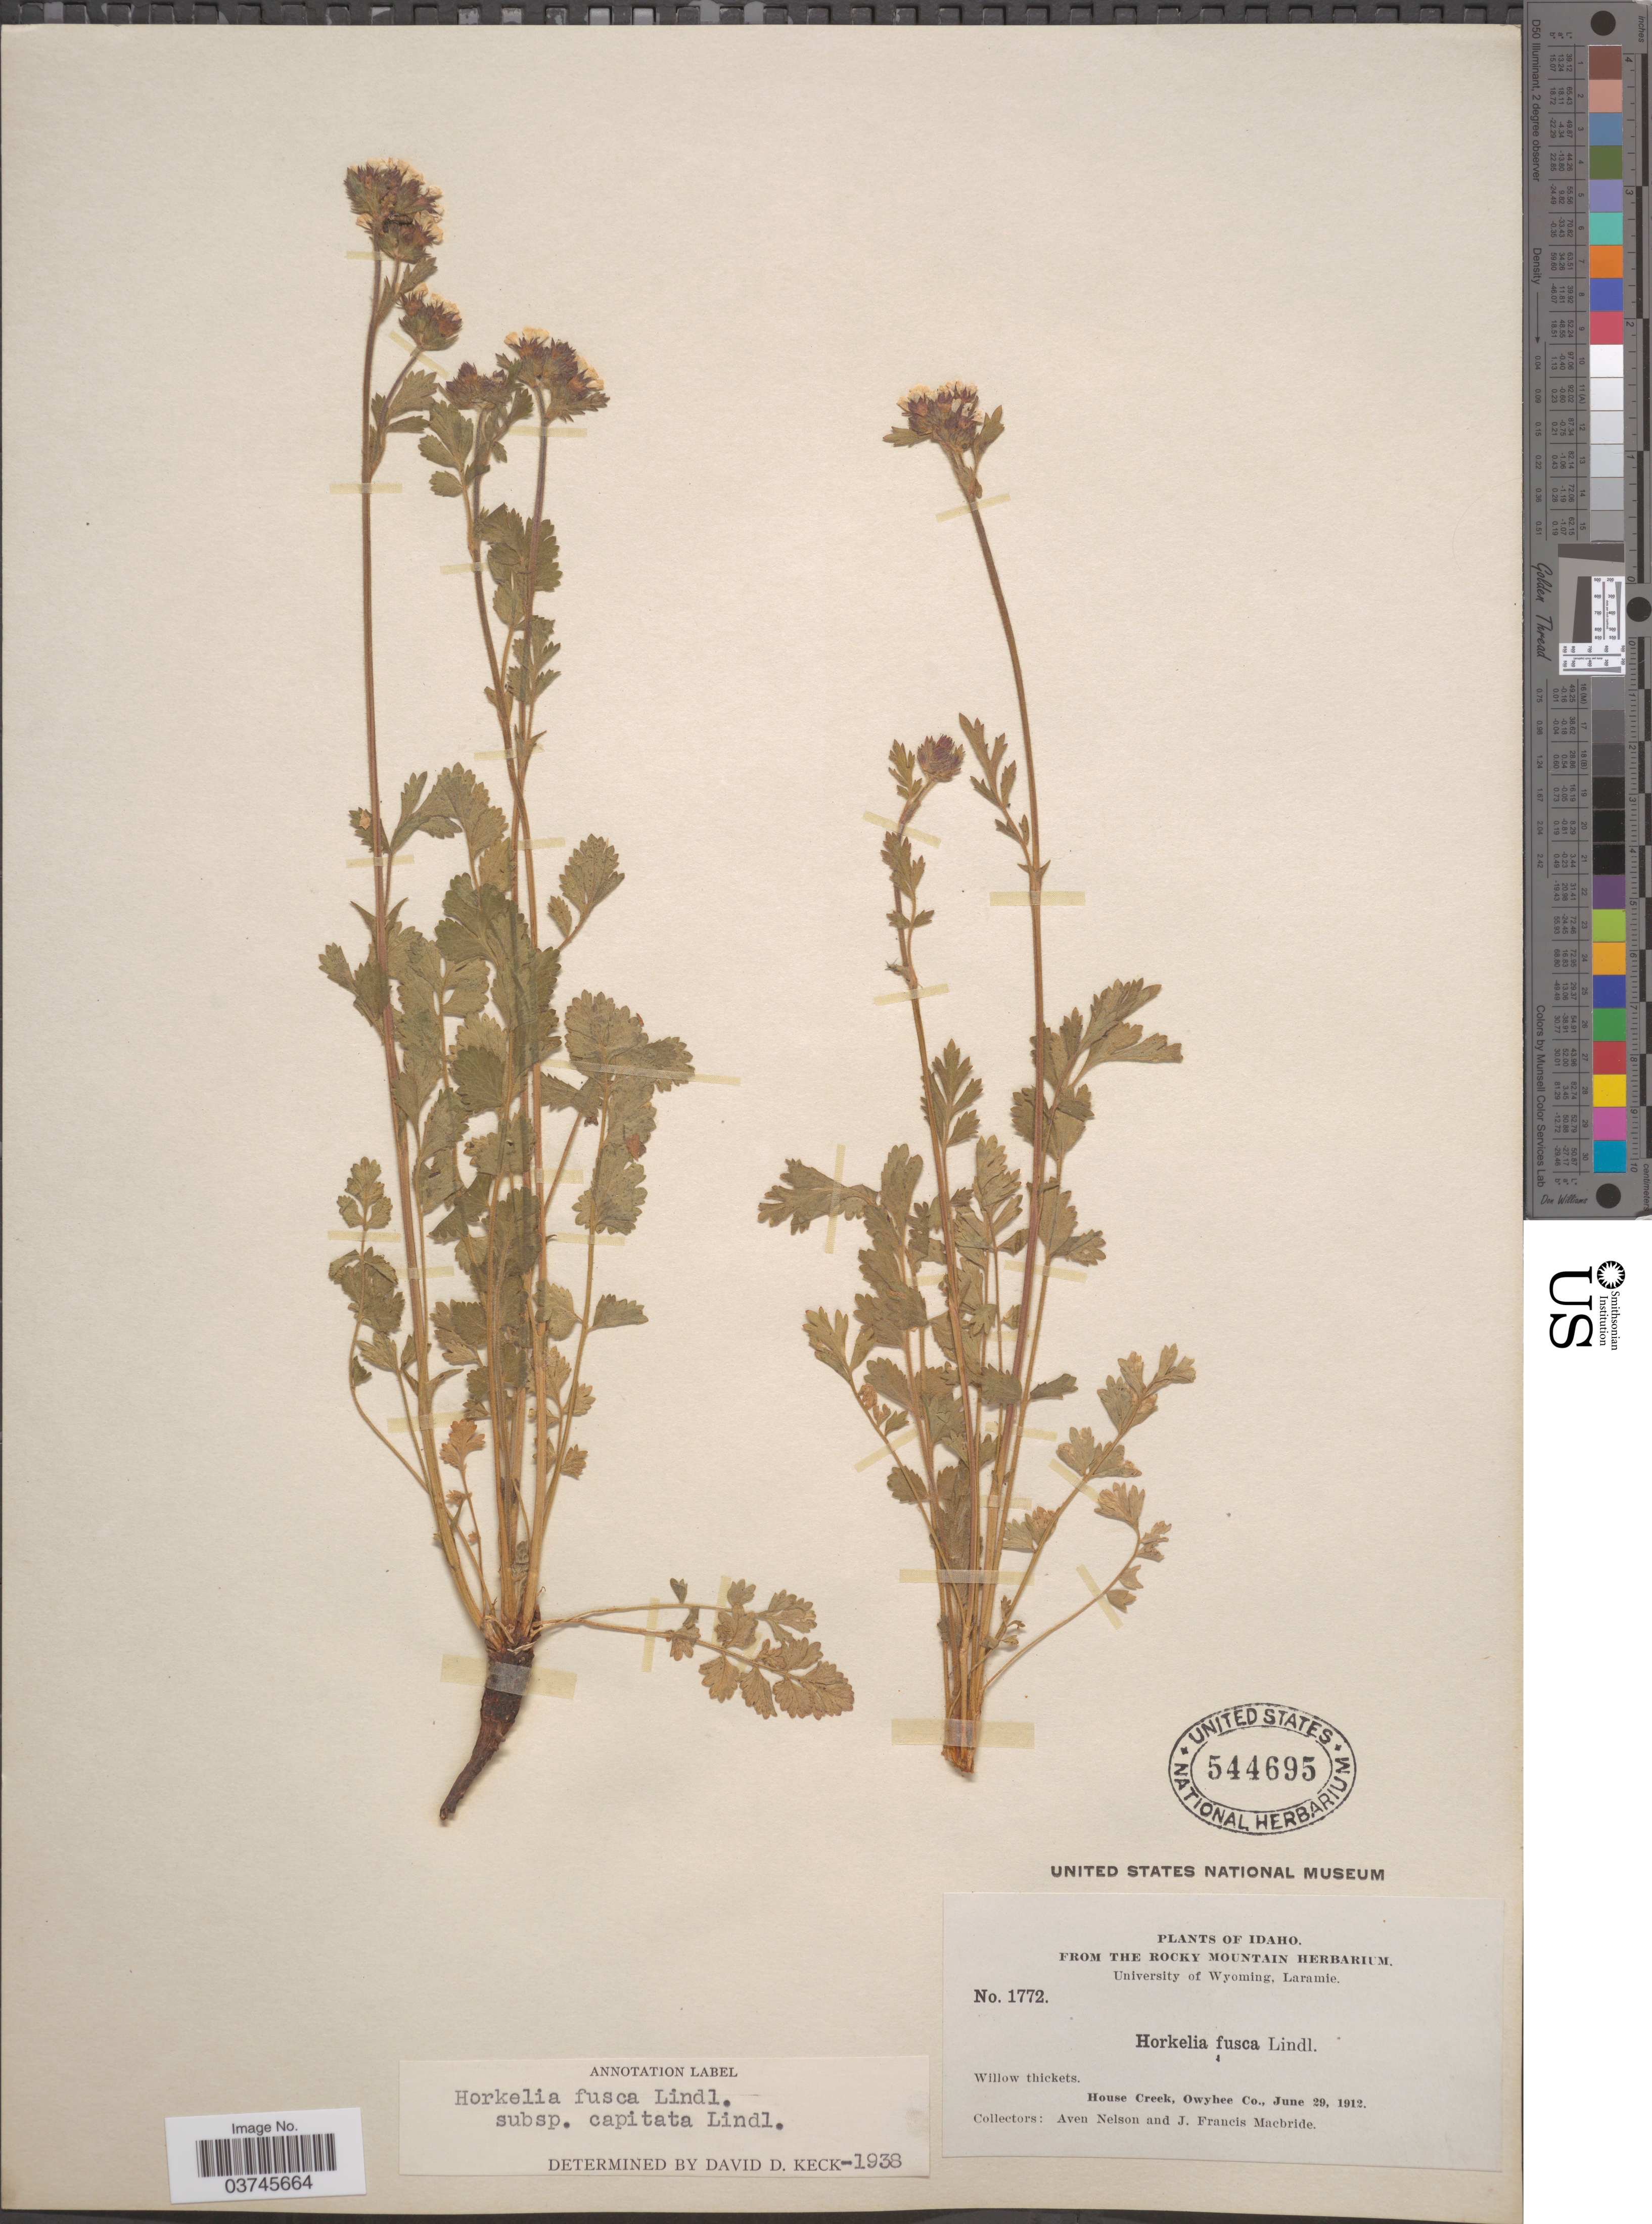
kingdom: Plantae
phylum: Tracheophyta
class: Magnoliopsida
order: Rosales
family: Rosaceae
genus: Potentilla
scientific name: Potentilla douglasii var. capitata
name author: (Lindl.) J.T. Howell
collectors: A. Nelson & J. F. Macbride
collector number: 1772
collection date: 1912-06-29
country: United States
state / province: Idaho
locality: Willow thickets. House Creek, Owyhee Co.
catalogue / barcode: US 544695